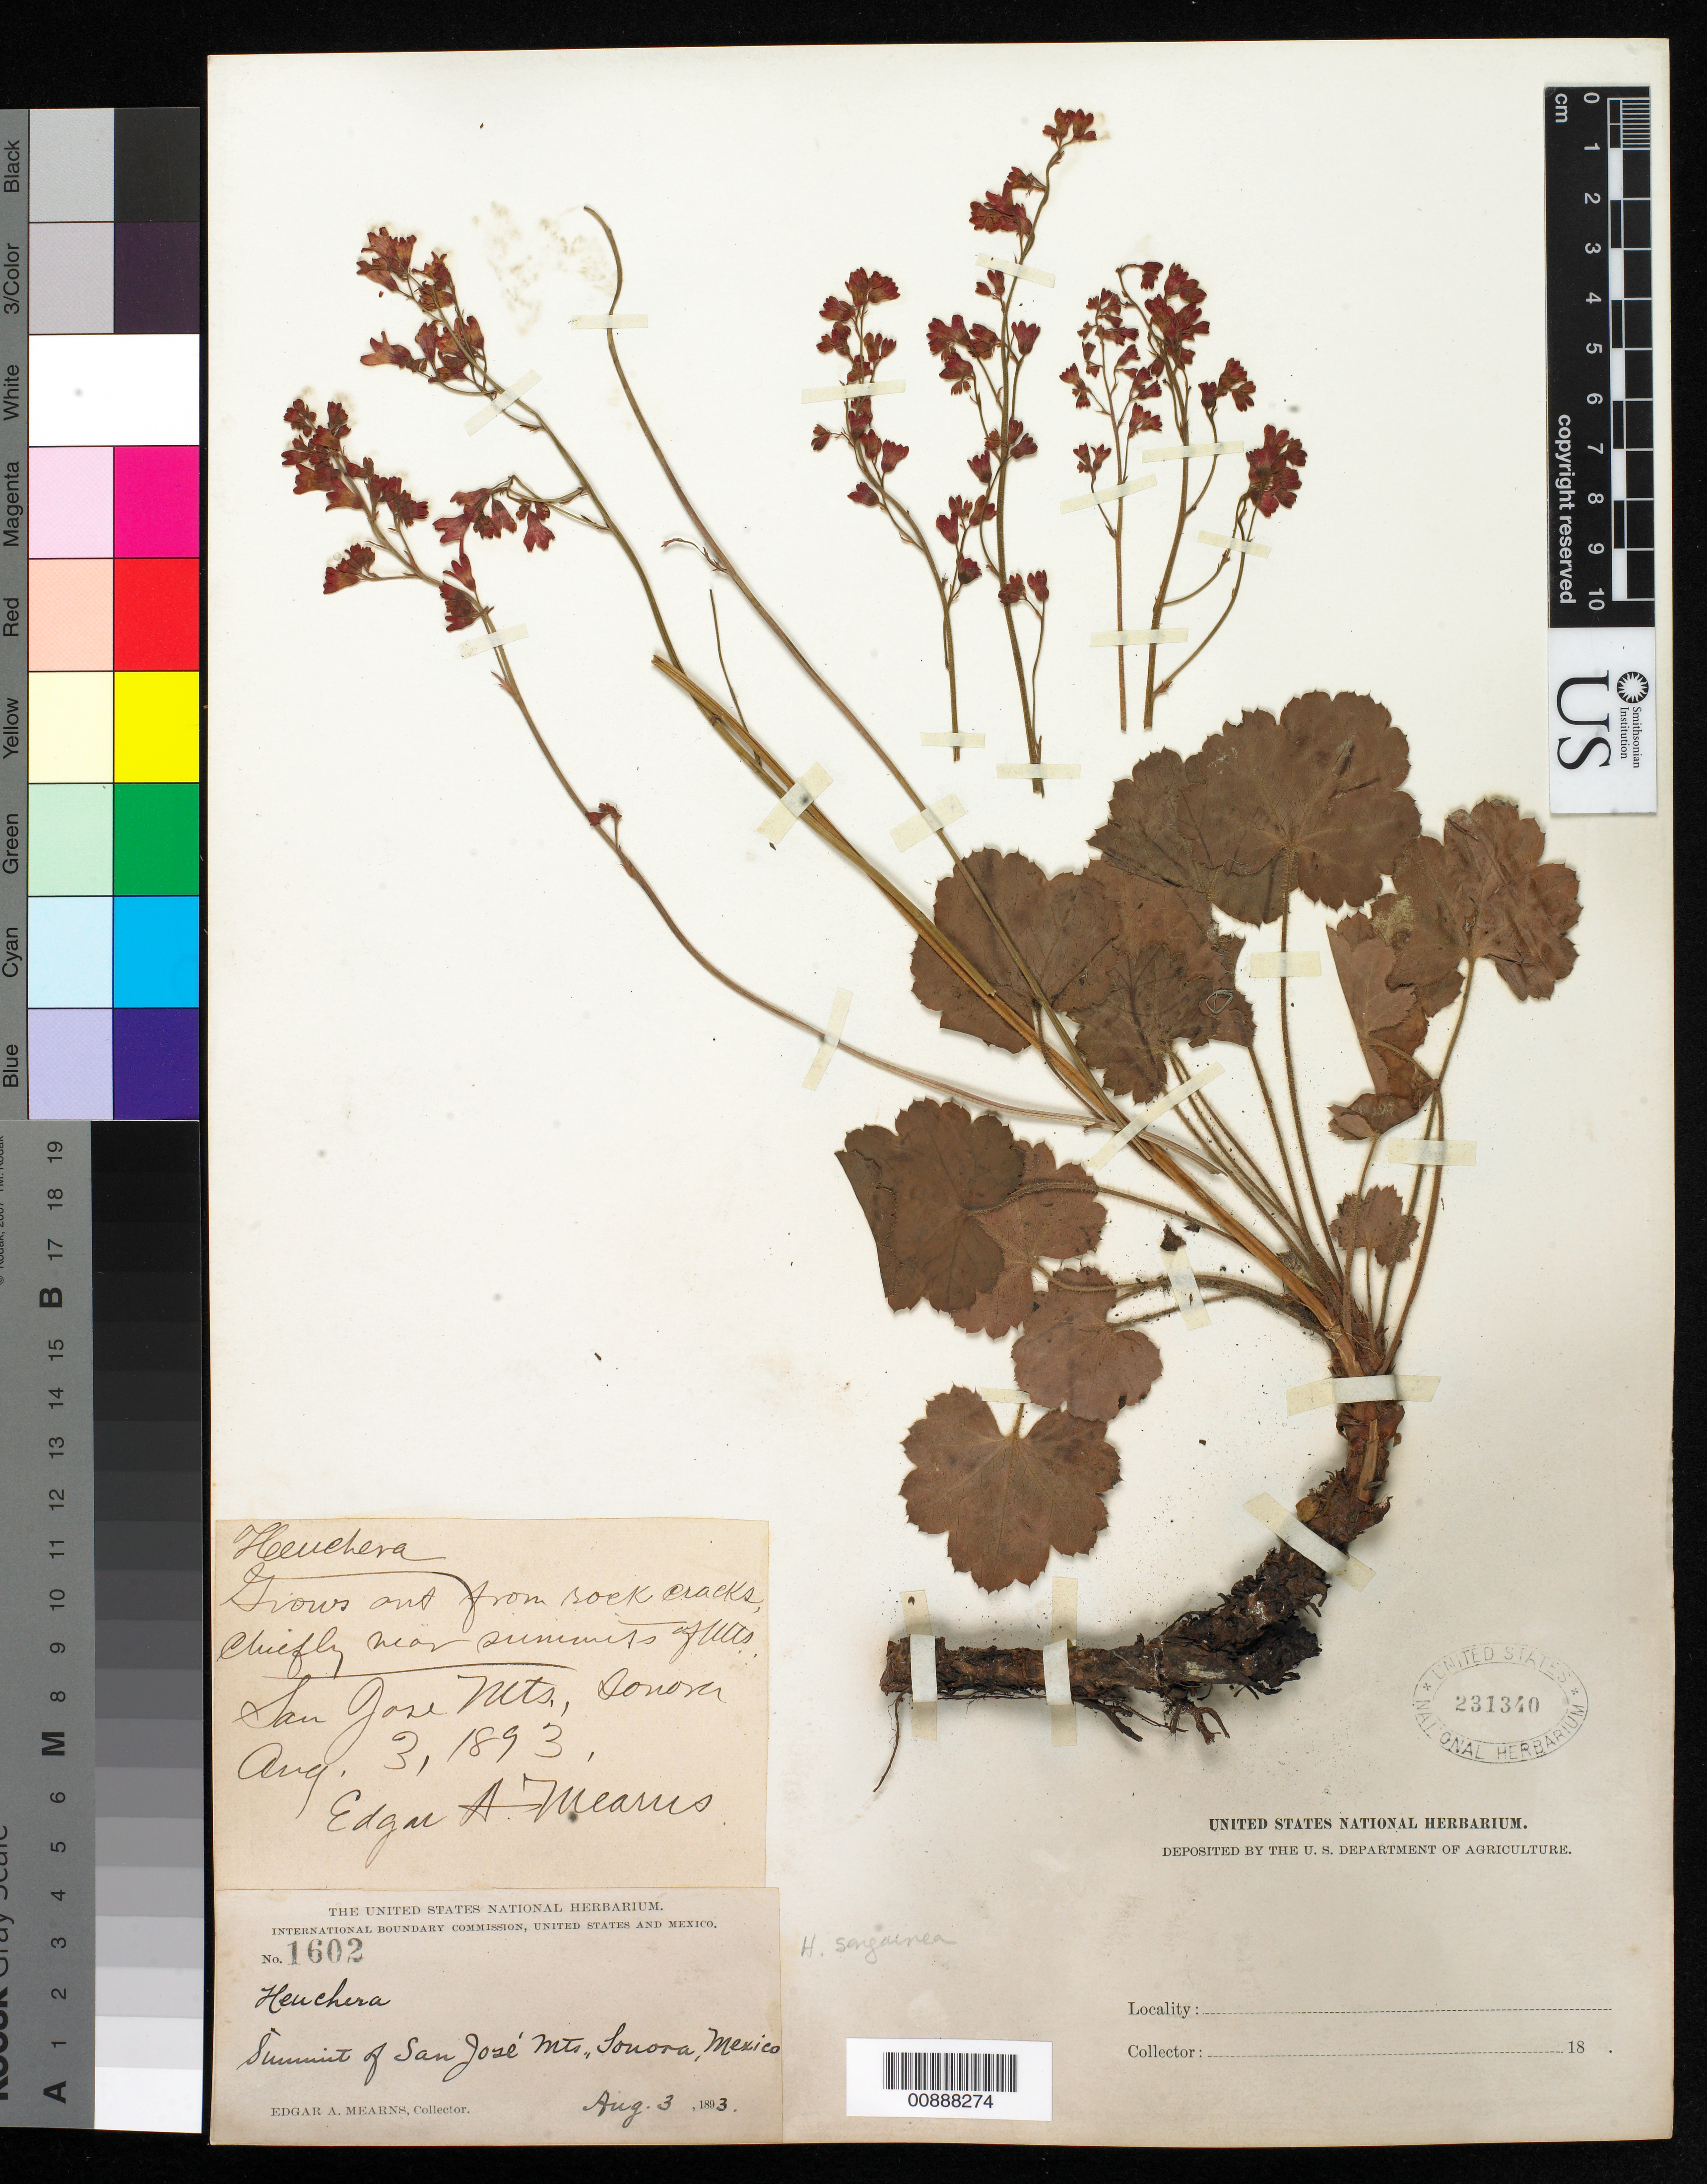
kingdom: Plantae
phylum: Tracheophyta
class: Magnoliopsida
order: Saxifragales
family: Saxifragaceae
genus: Heuchera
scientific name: Heuchera sanguinea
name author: Engelm.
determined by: Folk, Ryan A.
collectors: E. A. Mearns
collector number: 1602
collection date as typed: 03 Aug 1893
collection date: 1893-08-03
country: Mexico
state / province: Sonora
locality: Summit of San José Mts., Sonora.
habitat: Grows out from rock cracks, chiefly near summit of Mts.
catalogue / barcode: US 231340